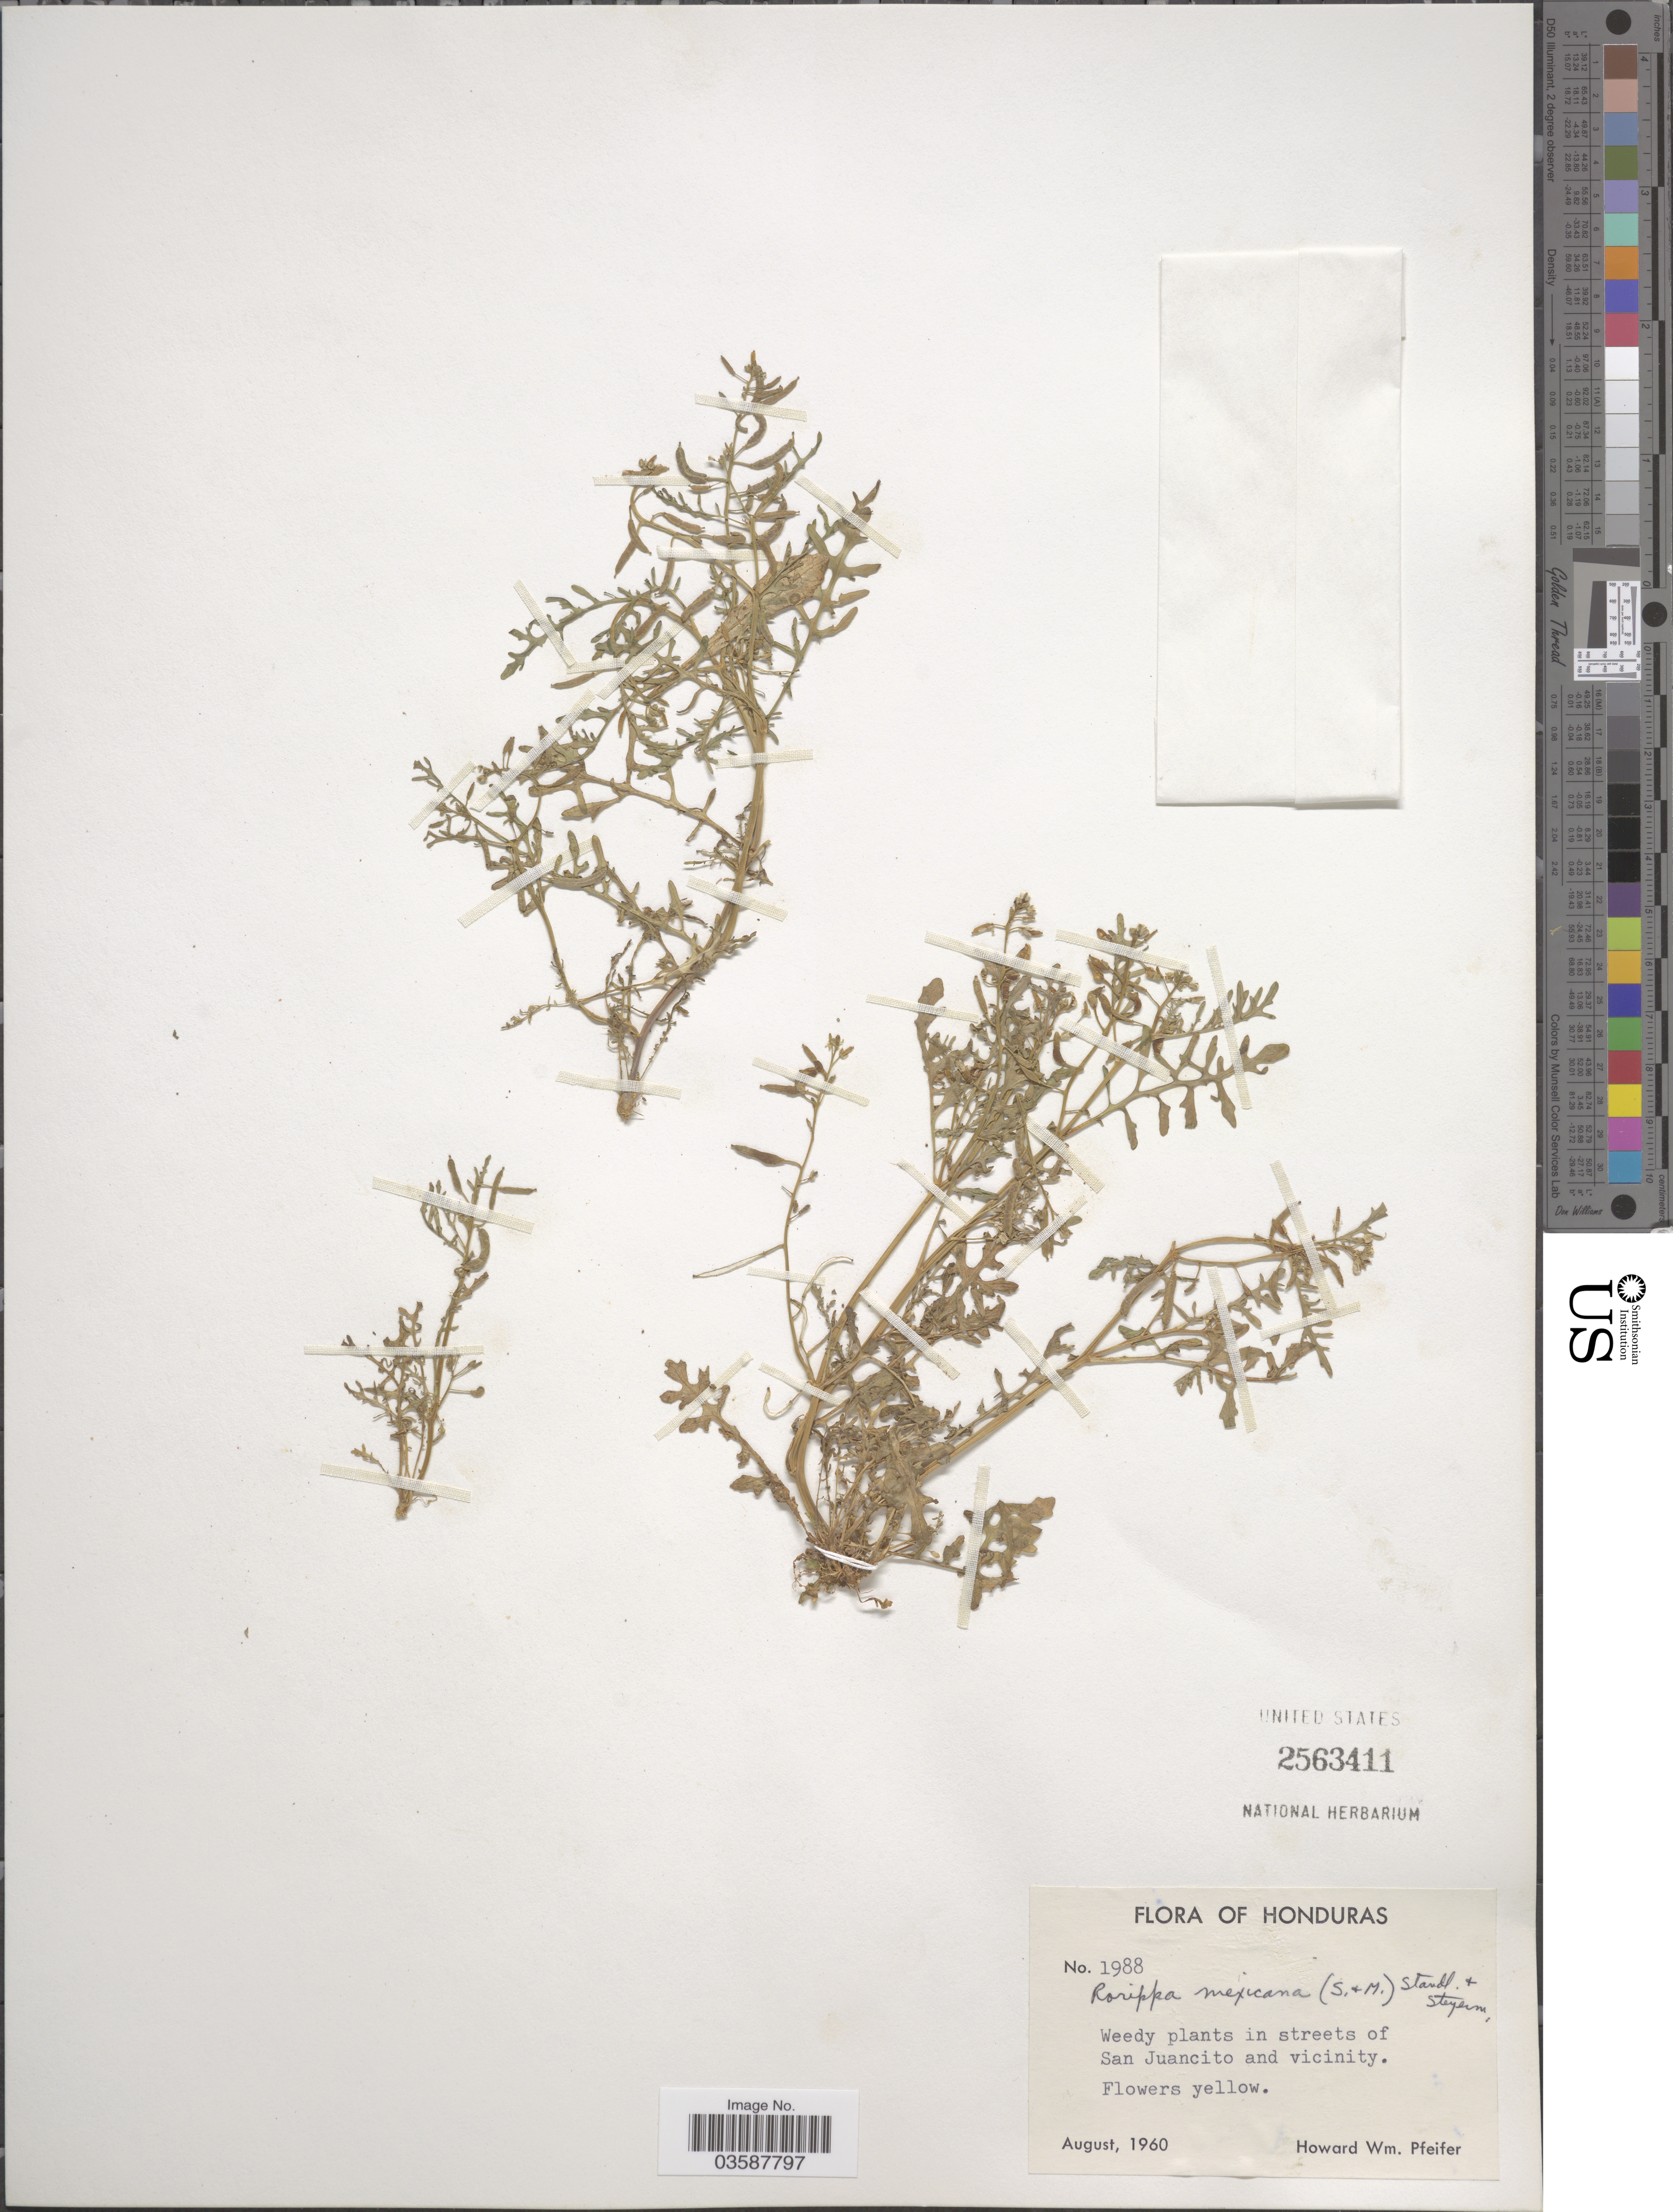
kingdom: Plantae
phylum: Tracheophyta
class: Magnoliopsida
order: Brassicales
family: Brassicaceae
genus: Rorippa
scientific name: Rorippa mexicana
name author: (Moc.) Standl. & Steyerm.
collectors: H. W. Pfeifer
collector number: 1988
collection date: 1960-08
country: Honduras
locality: In streets of San Juancito and vicinity.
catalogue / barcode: US 2563411